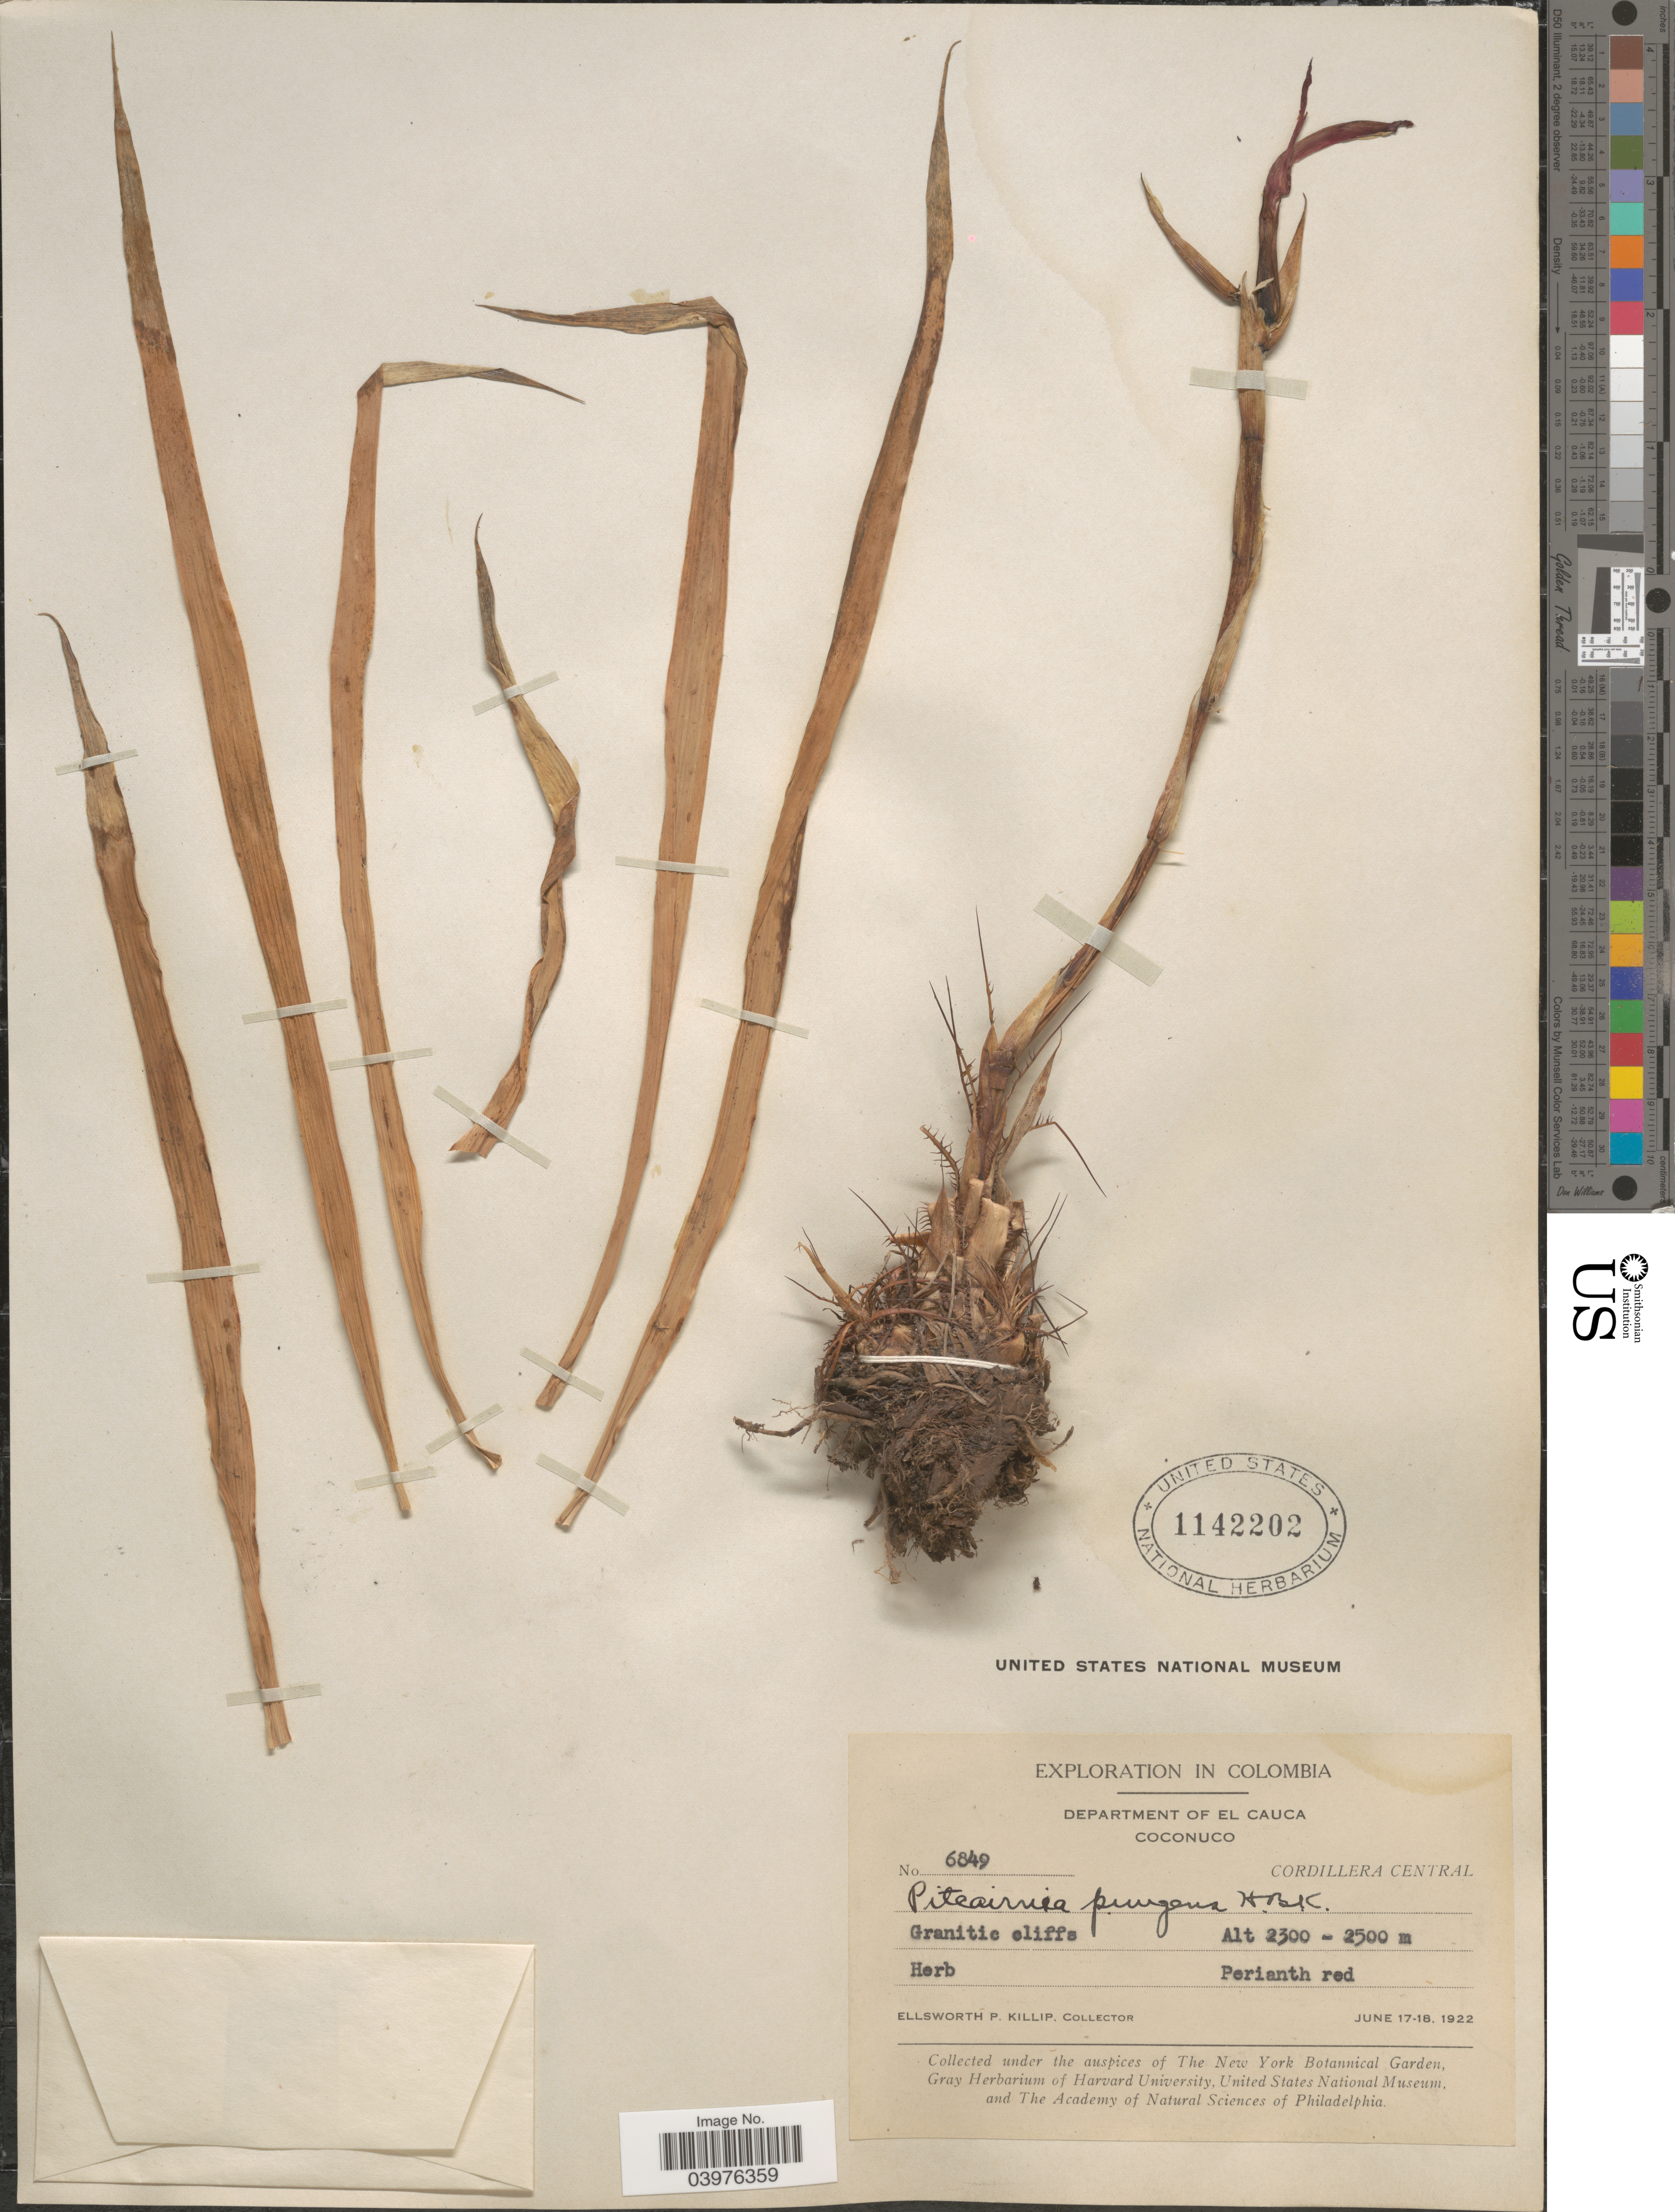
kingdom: Plantae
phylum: Tracheophyta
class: Liliopsida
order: Poales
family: Bromeliaceae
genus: Pitcairnia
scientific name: Pitcairnia pungens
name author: Kunth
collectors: E. P. Killip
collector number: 6849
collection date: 1922-06-17/1922-06-18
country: Colombia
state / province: Cauca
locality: Department of El Cauca. Coconuco. Cordillera Central.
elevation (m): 2300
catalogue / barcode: US 1142202